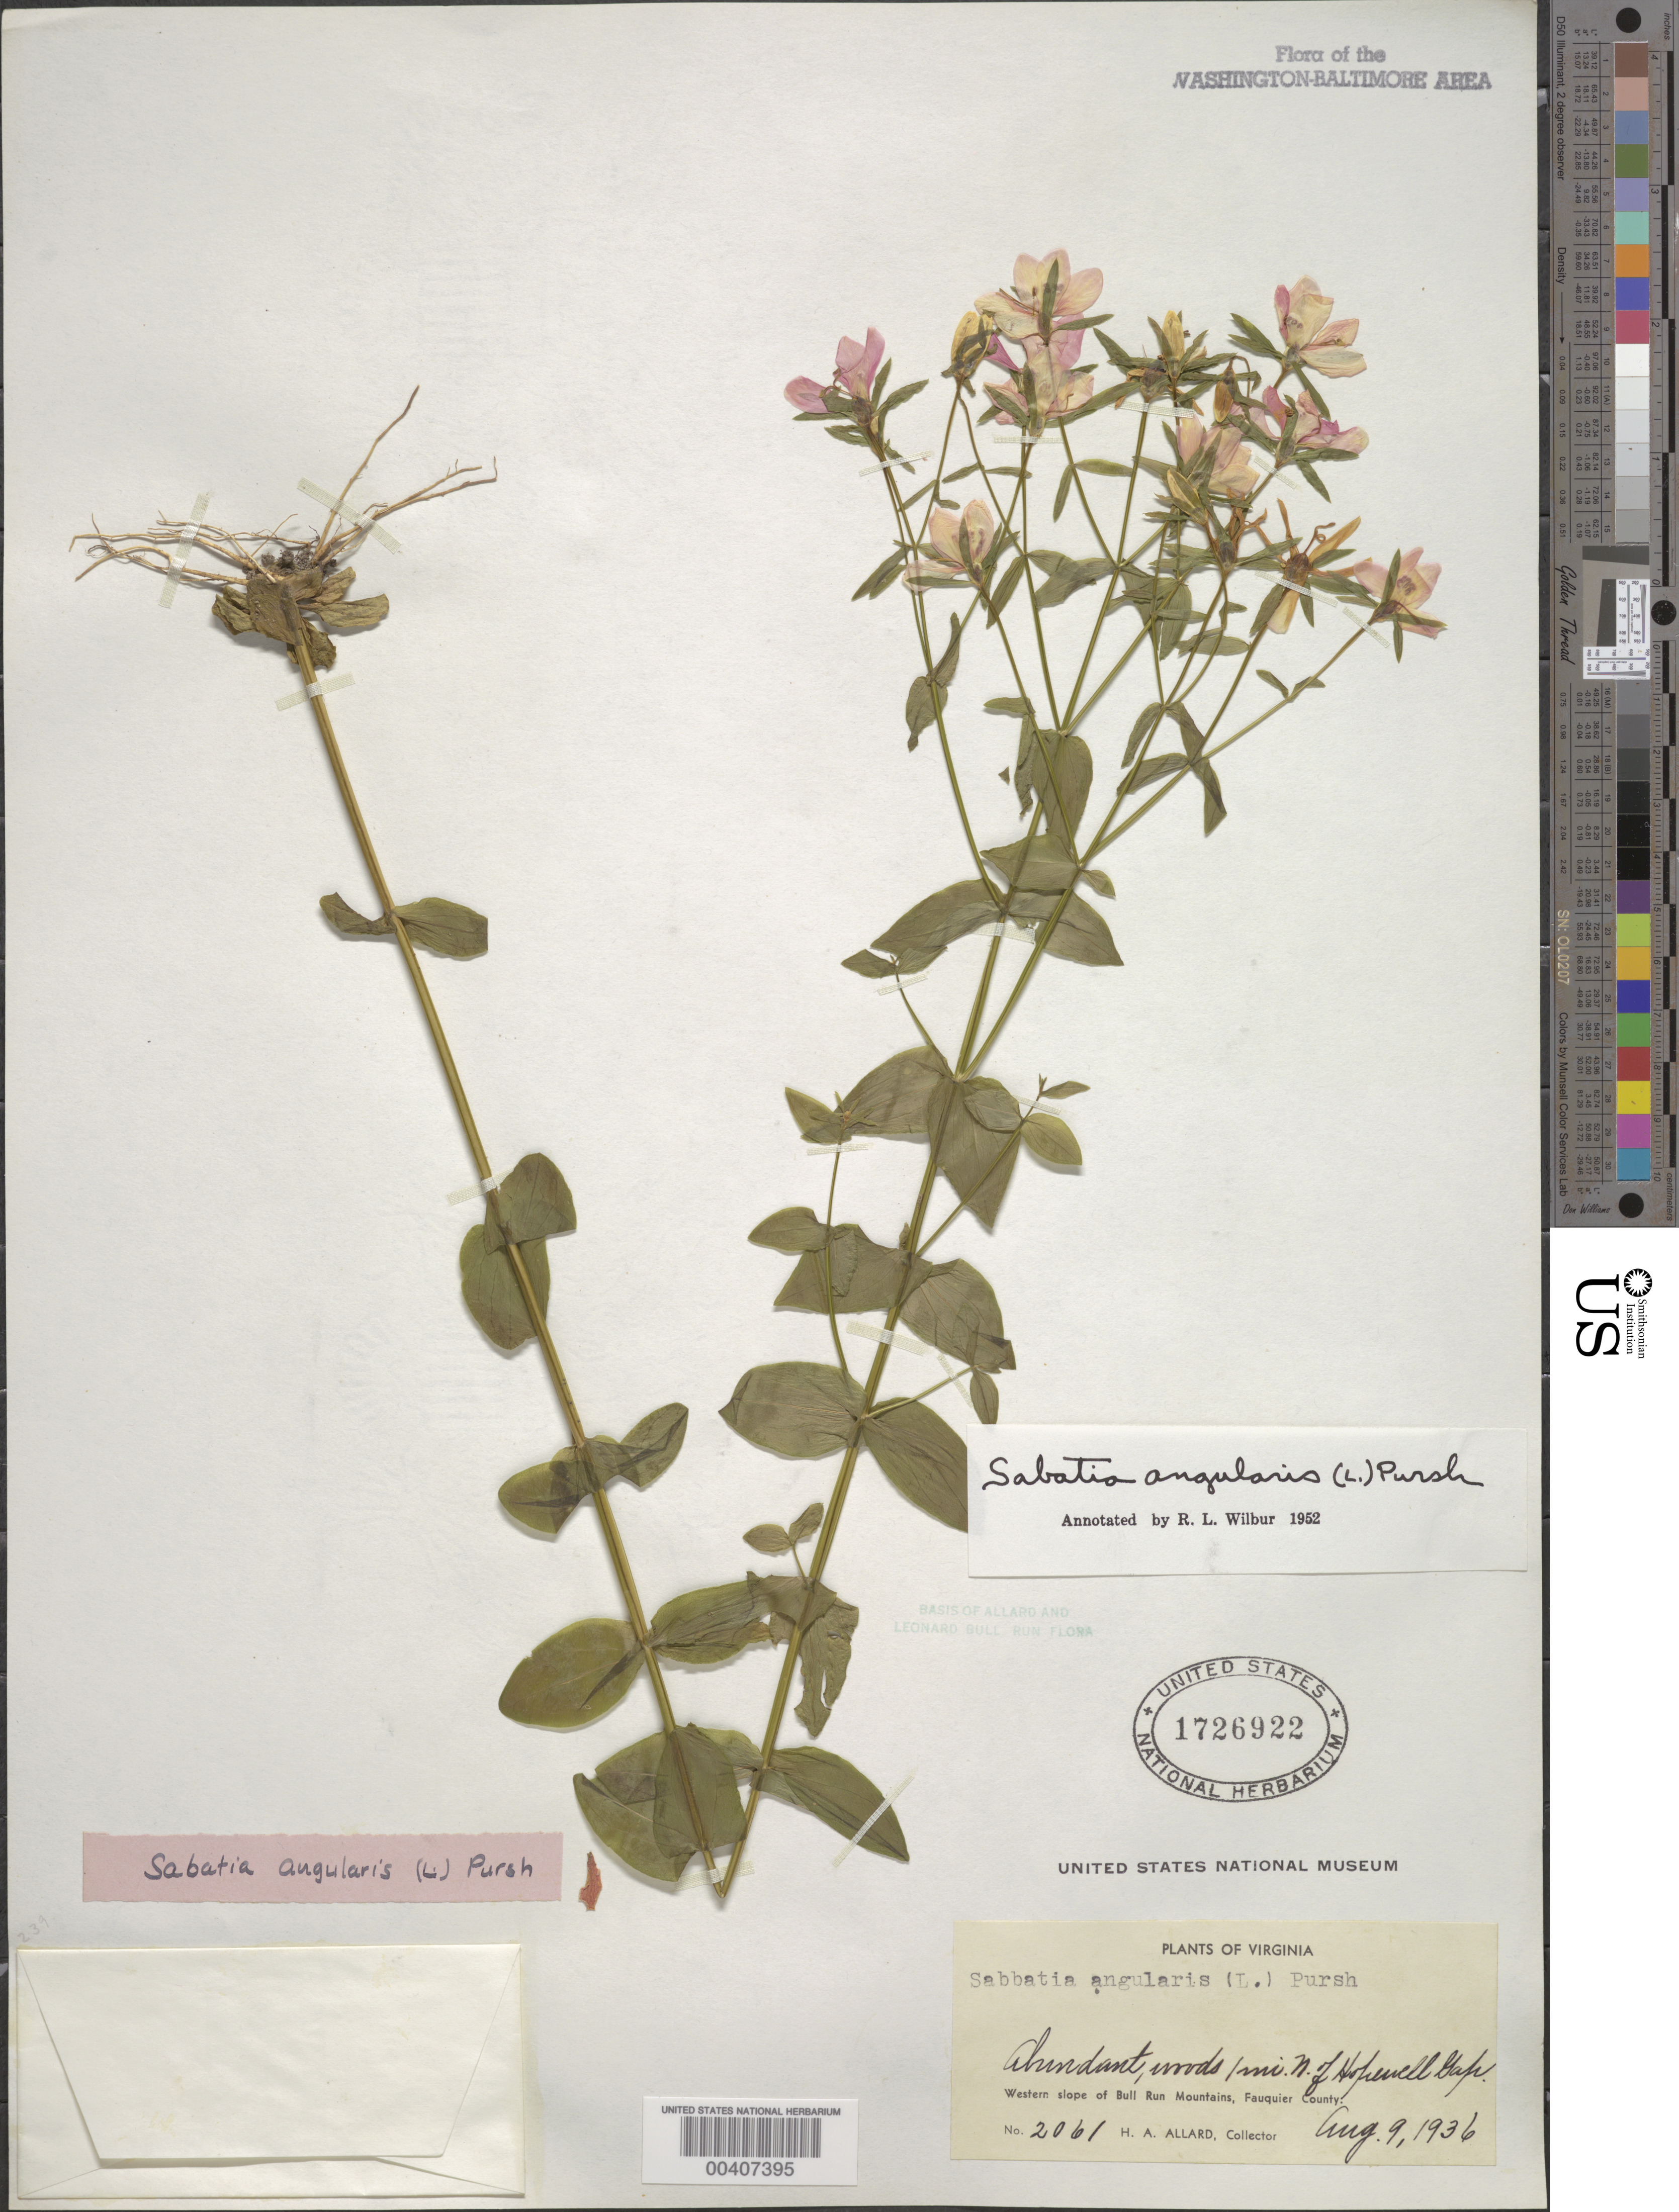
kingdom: Plantae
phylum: Tracheophyta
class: Magnoliopsida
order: Gentianales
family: Gentianaceae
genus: Sabatia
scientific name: Sabatia angularis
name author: (L.) Pursh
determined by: Wilbur, R. L.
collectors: H. A. Allard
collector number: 2061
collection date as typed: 09 Aug 1936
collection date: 1936-08-09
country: United States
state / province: Virginia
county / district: Fauquier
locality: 1 mi. N of Hopewell Gap, western slope of Bull Run Mountains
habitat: Woods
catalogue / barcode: US 1726922